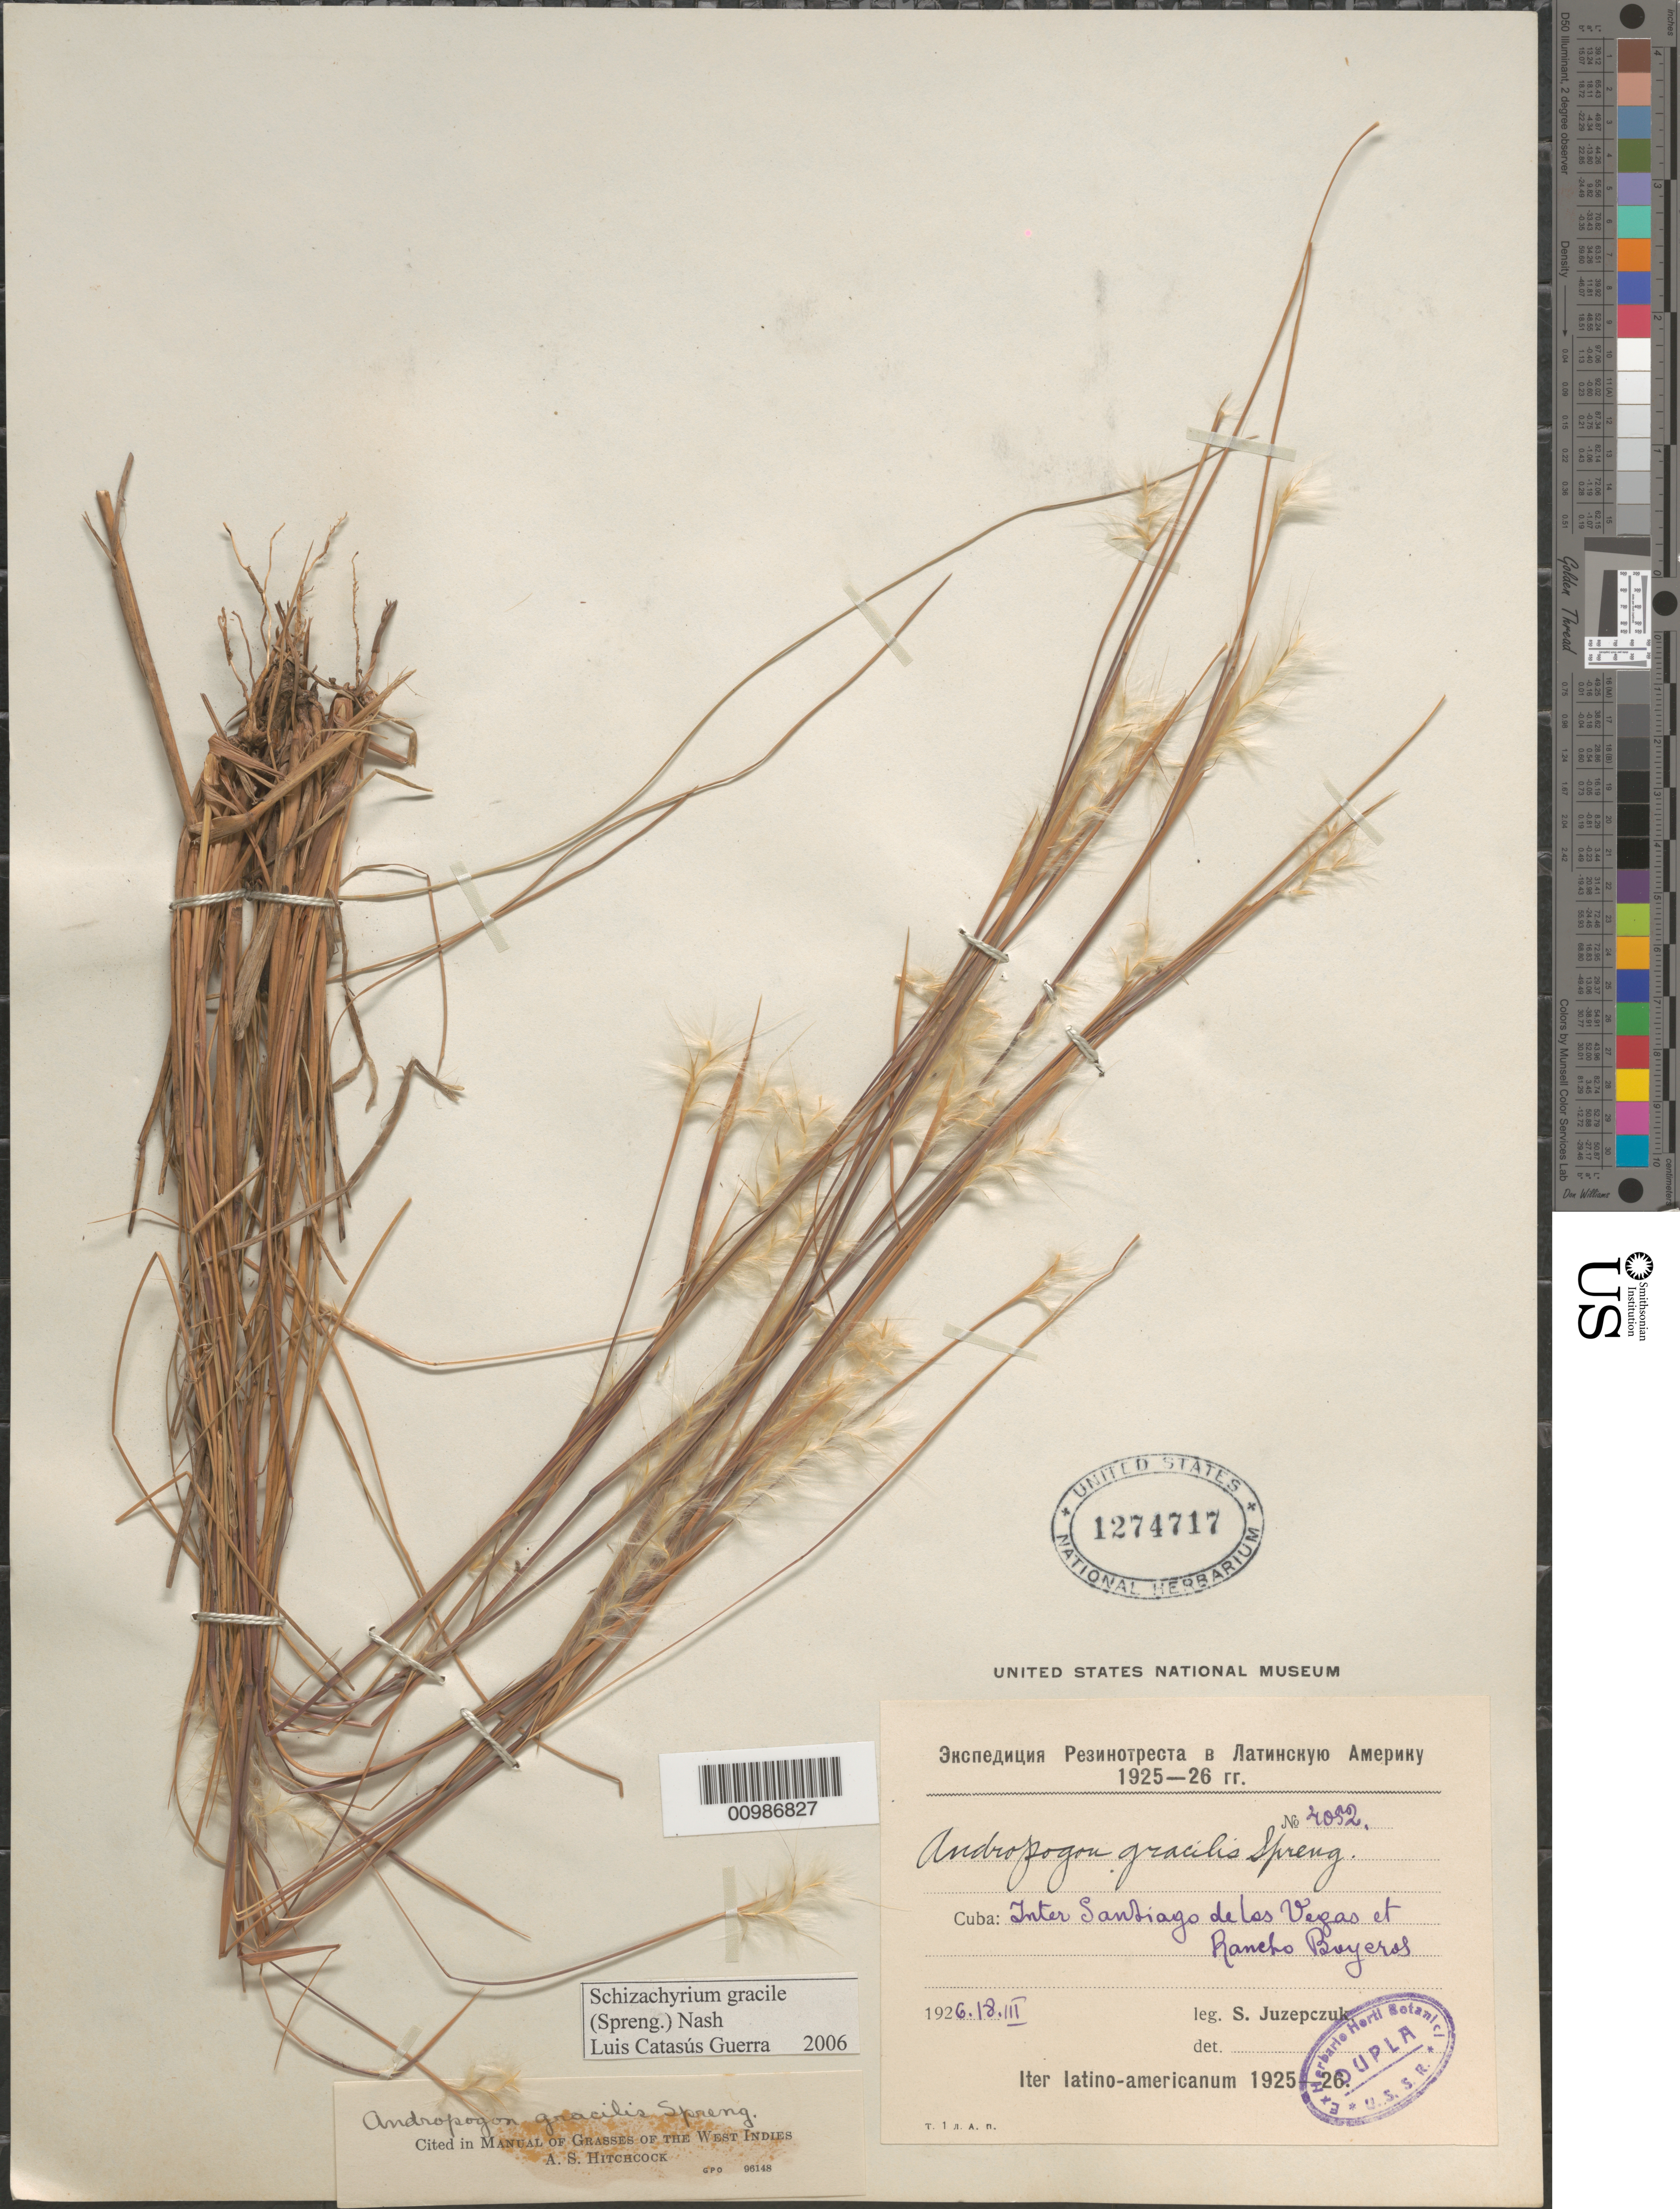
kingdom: Plantae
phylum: Tracheophyta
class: Liliopsida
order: Poales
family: Poaceae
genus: Andropogon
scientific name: Andropogon gracilis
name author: Spreng.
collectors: S. V. Juzepczuk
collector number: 4052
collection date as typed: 18 Mar 1926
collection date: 1926-03-18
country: Cuba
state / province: La Habana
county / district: Municipio Boyeros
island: Cuba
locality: Between Santiago de las Vegas and Rancho Boyeros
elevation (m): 97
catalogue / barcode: US 1274717